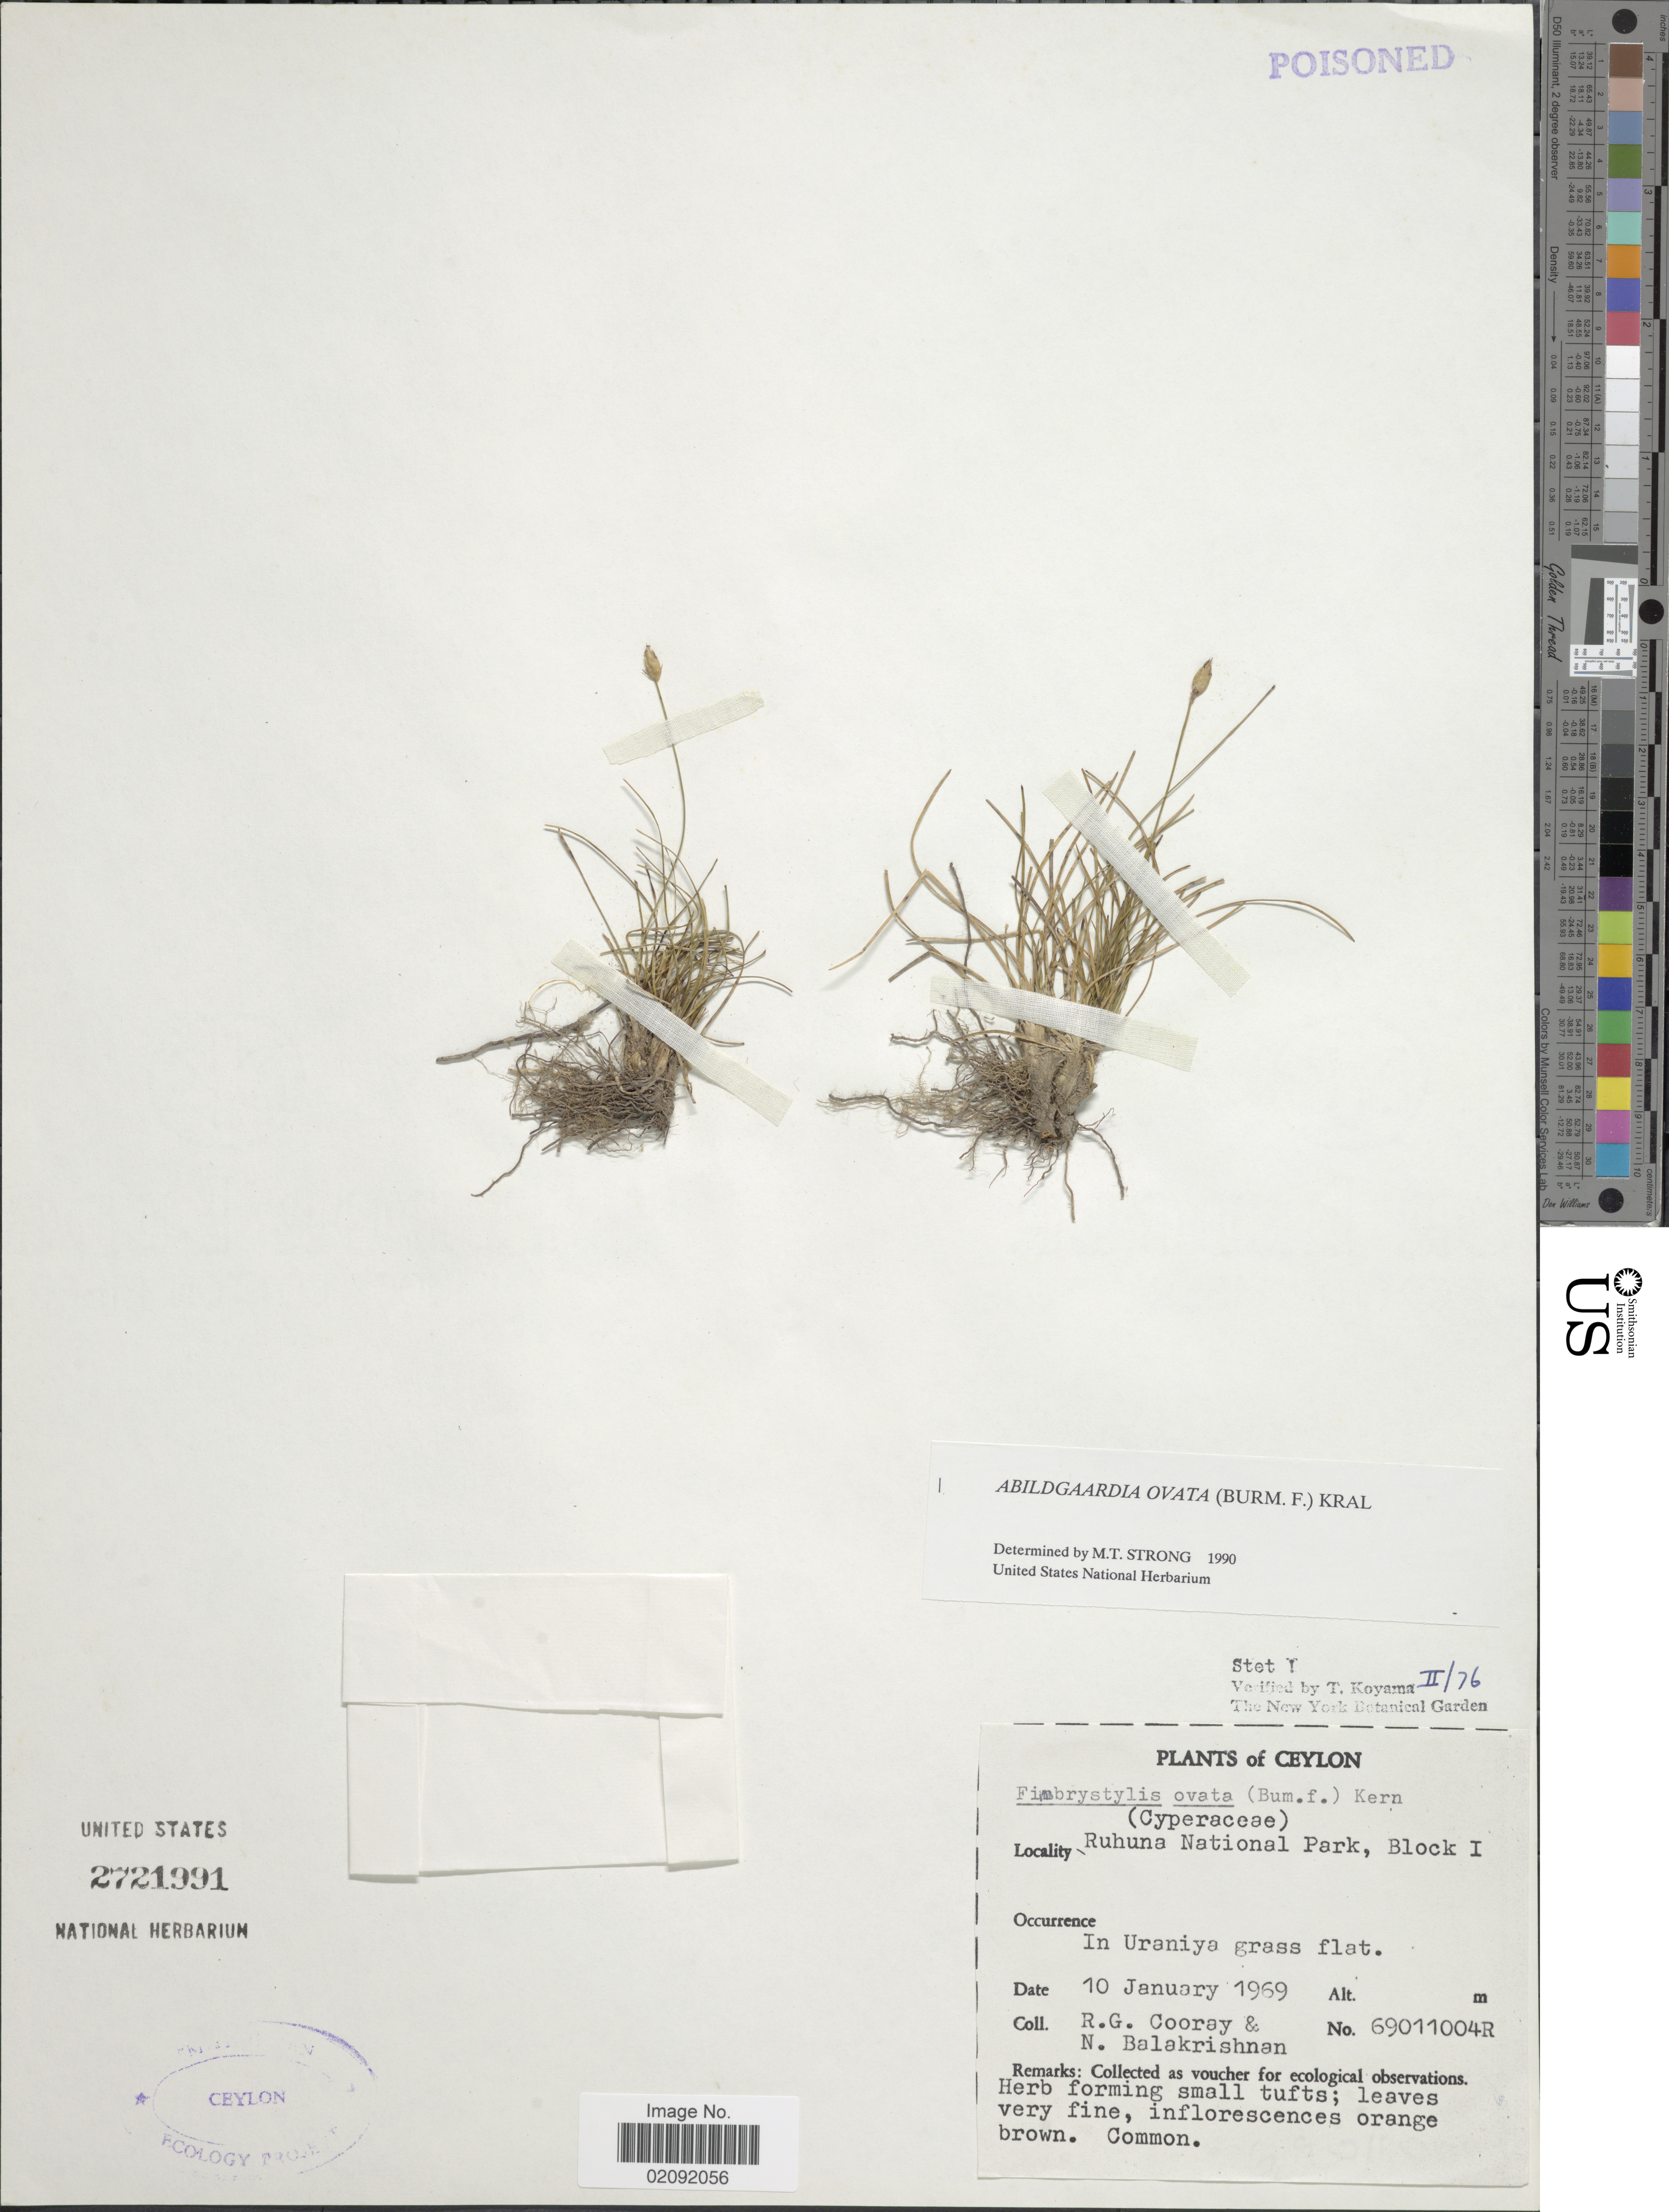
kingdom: Plantae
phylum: Tracheophyta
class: Liliopsida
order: Poales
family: Cyperaceae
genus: Abildgaardia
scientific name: Abildgaardia ovata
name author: (Burm. f.) Kral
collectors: R. Cooray & N. Balakrishnan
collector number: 69011004R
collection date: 1969-01-10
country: Sri Lanka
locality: Ceylon, Ruhuna National Park, Block I, in Uraniya grass flat.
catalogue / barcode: US 2721991